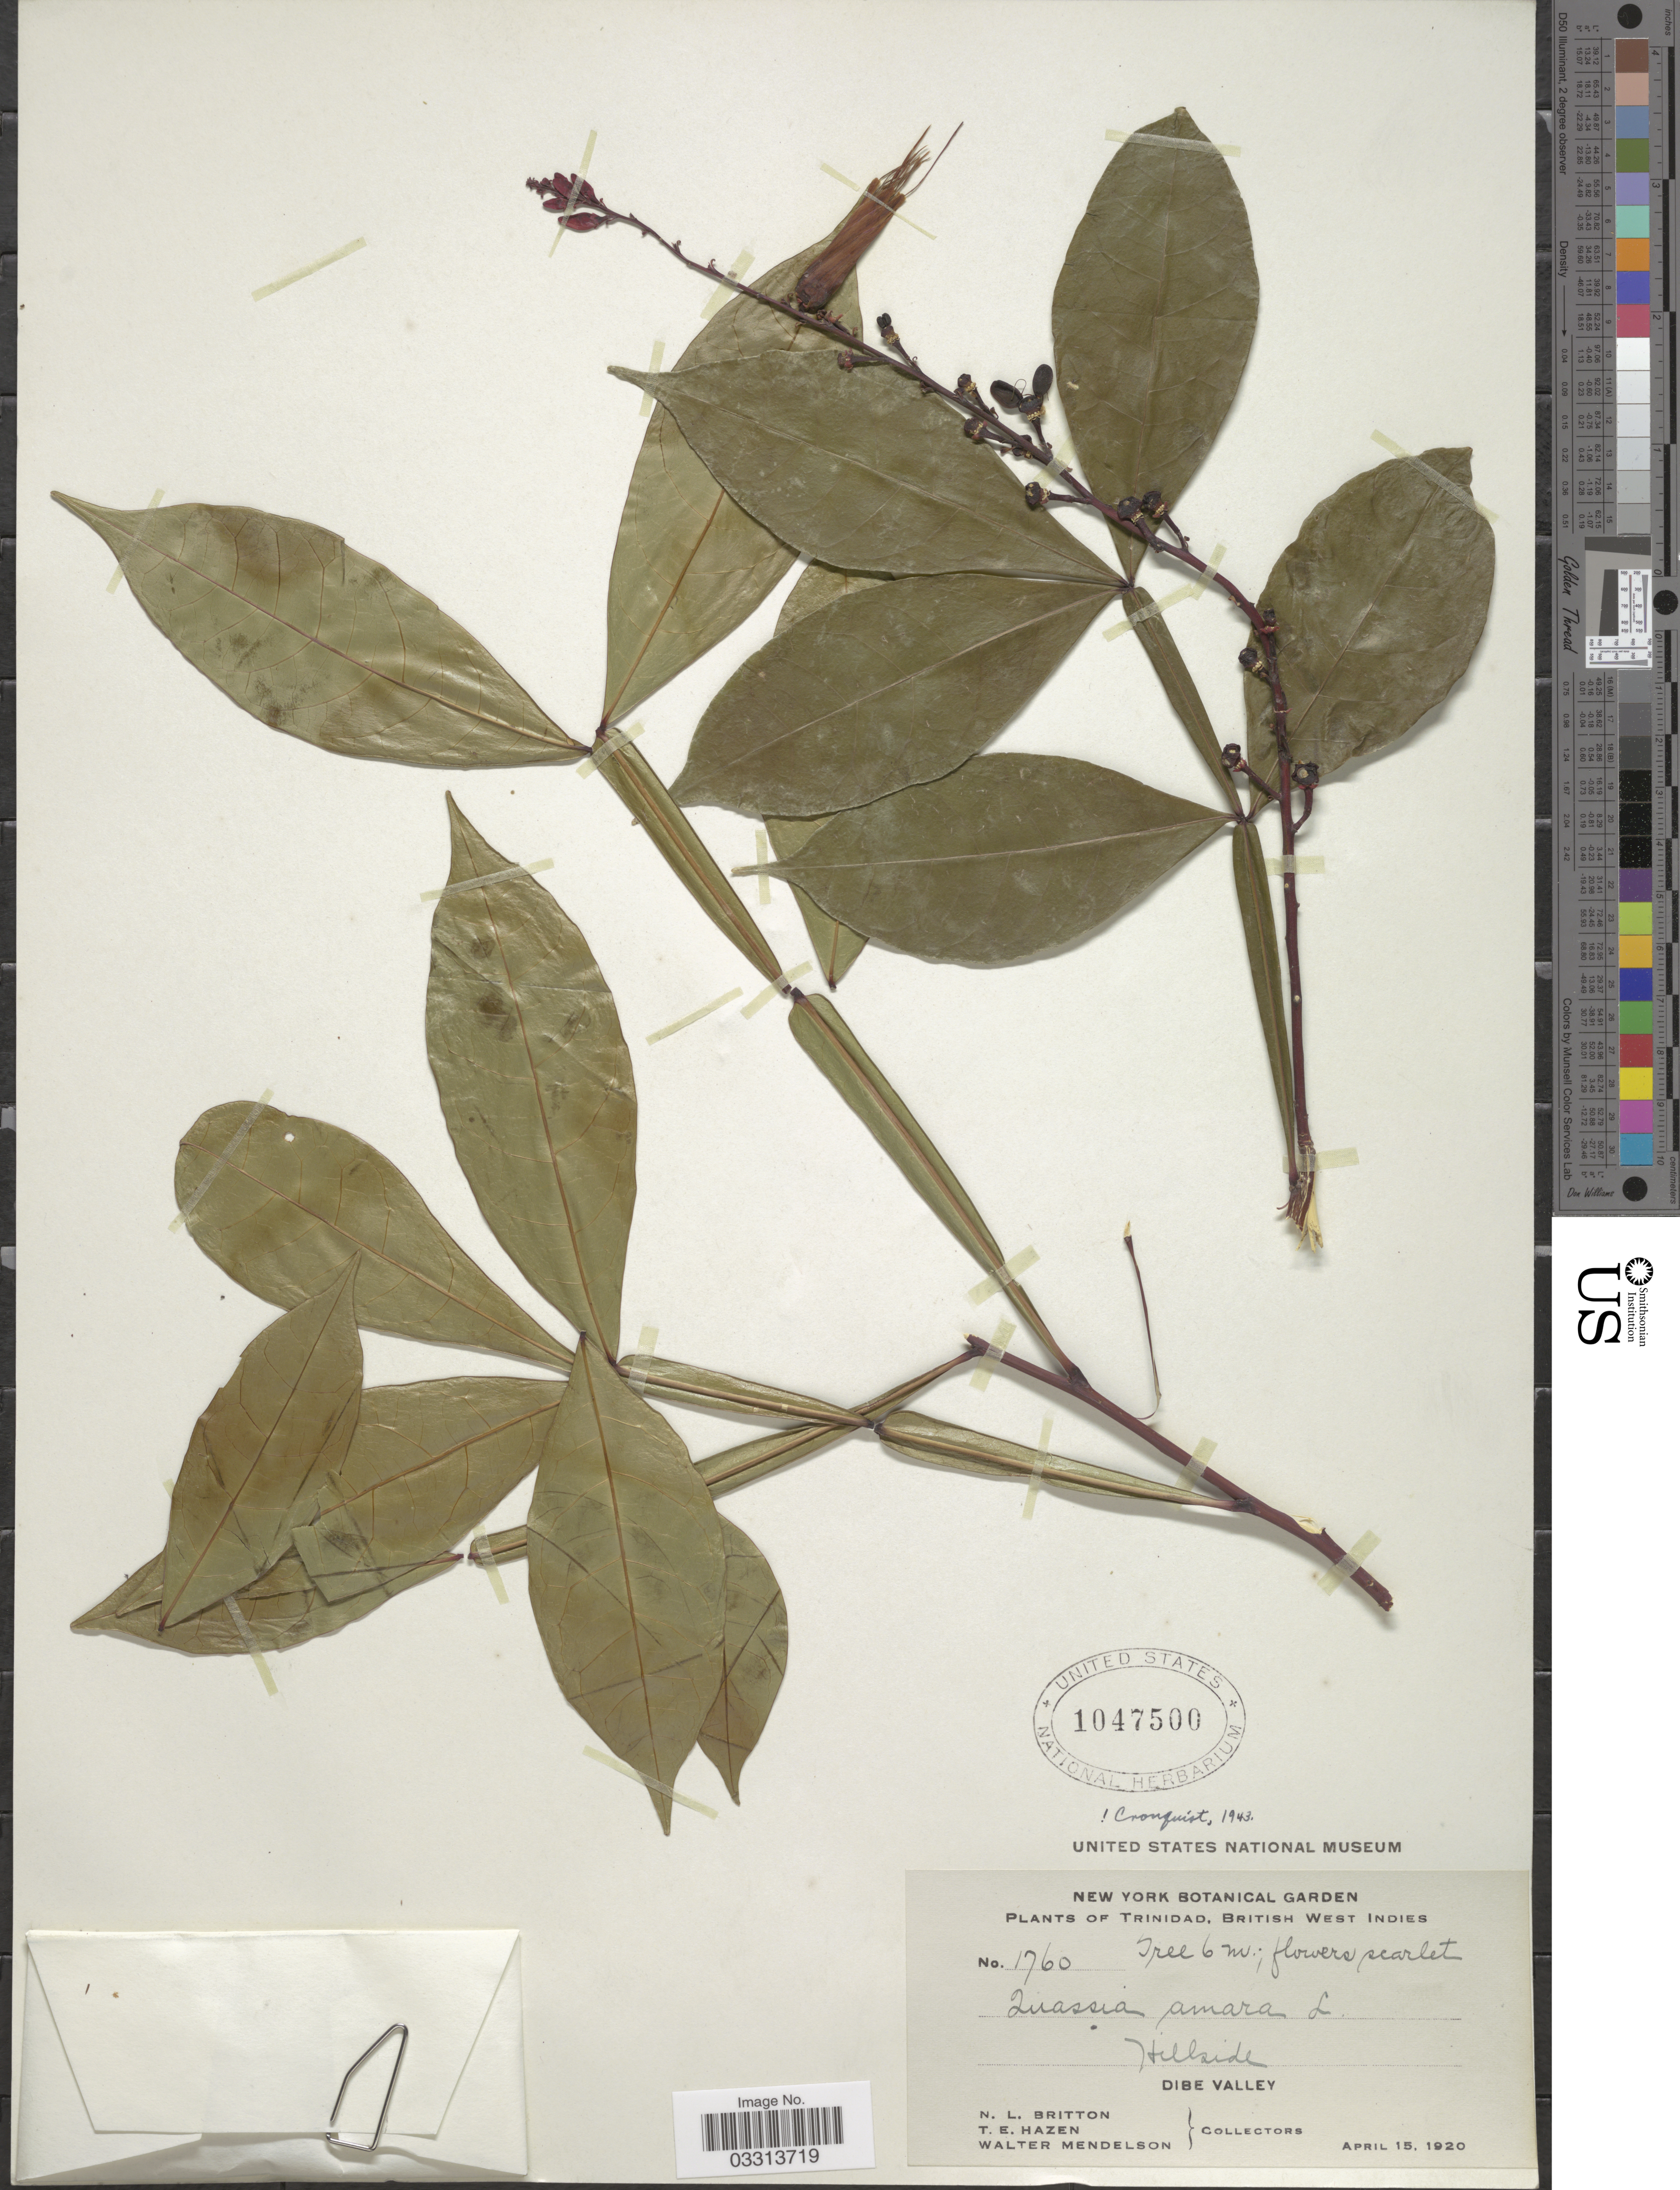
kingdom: Plantae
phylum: Tracheophyta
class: Magnoliopsida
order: Sapindales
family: Simaroubaceae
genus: Quassia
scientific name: Quassia amara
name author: L.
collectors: N. Britton, T. E. Hazen & W. Mendelson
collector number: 1760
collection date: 1920-04-15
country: Trinidad and Tobago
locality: Trinidad, British West Indies, Dibe Valley.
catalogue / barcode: US 1047500